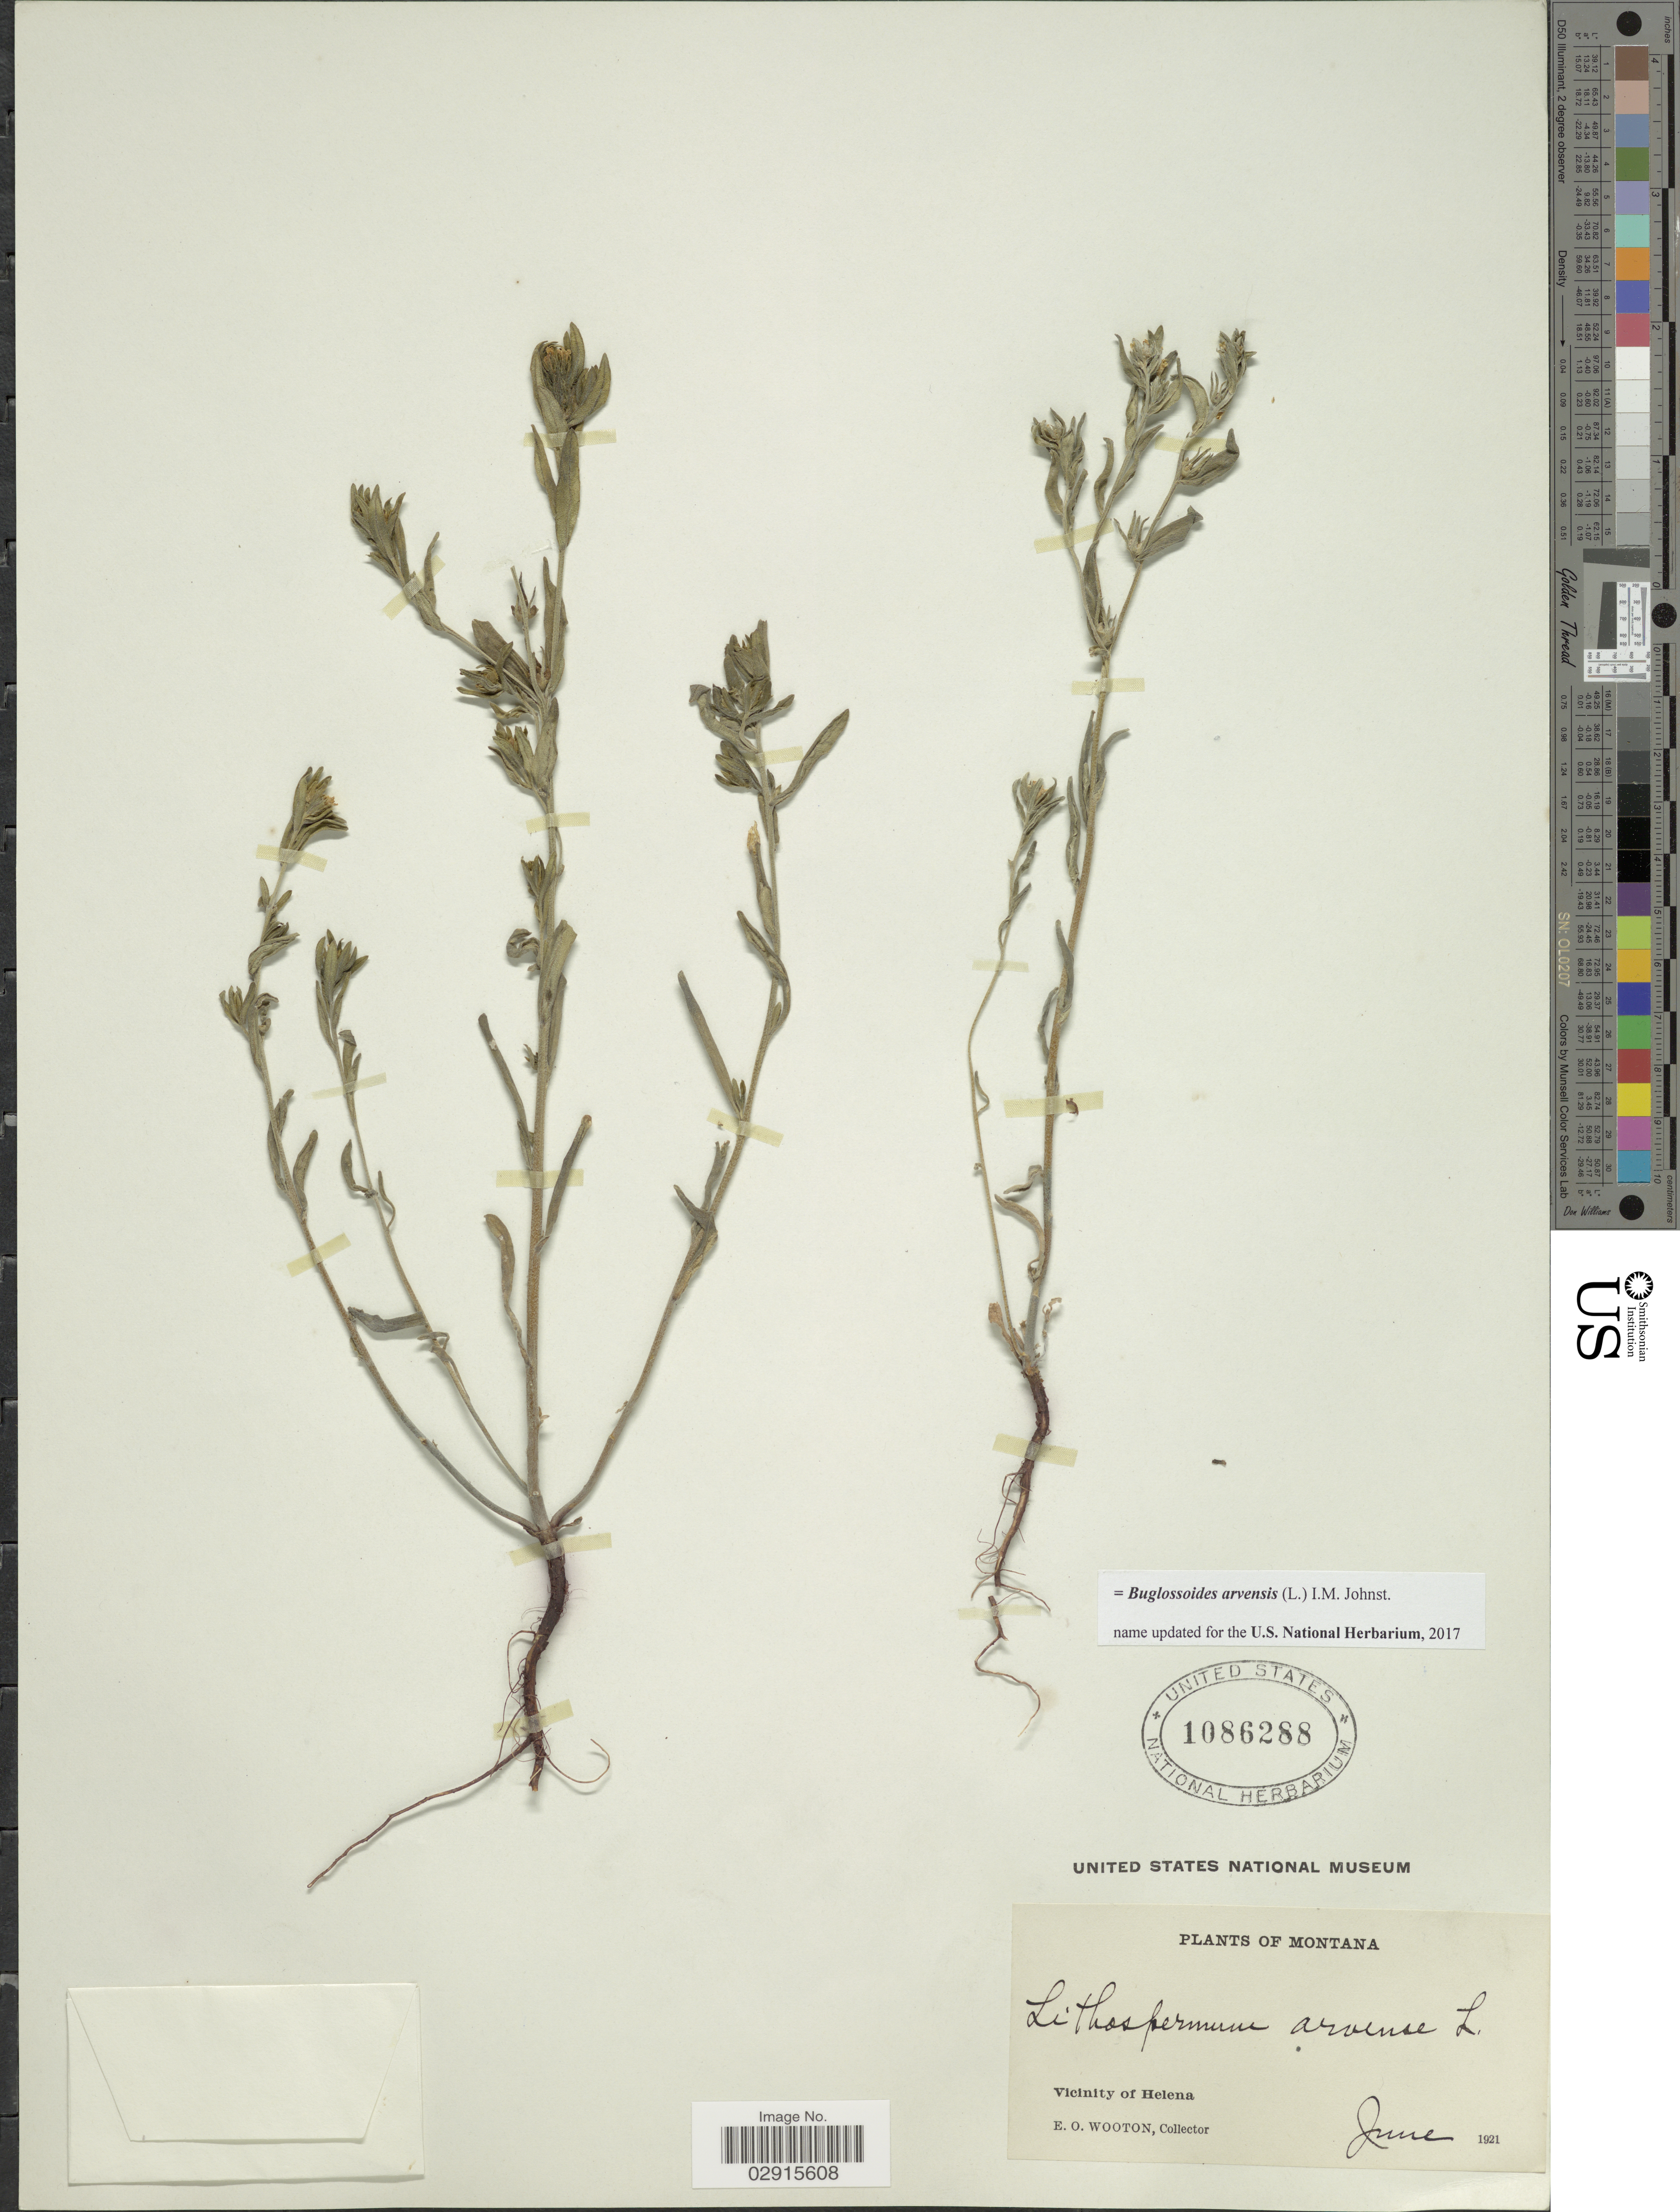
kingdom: Plantae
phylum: Tracheophyta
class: Magnoliopsida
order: Boraginales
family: Boraginaceae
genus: Buglossoides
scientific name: Buglossoides arvensis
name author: (L.) I.M. Johnst.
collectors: E. O. Wooton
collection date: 1921-06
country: United States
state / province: Montana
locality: Vicinity of Helena.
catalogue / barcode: US 1086288